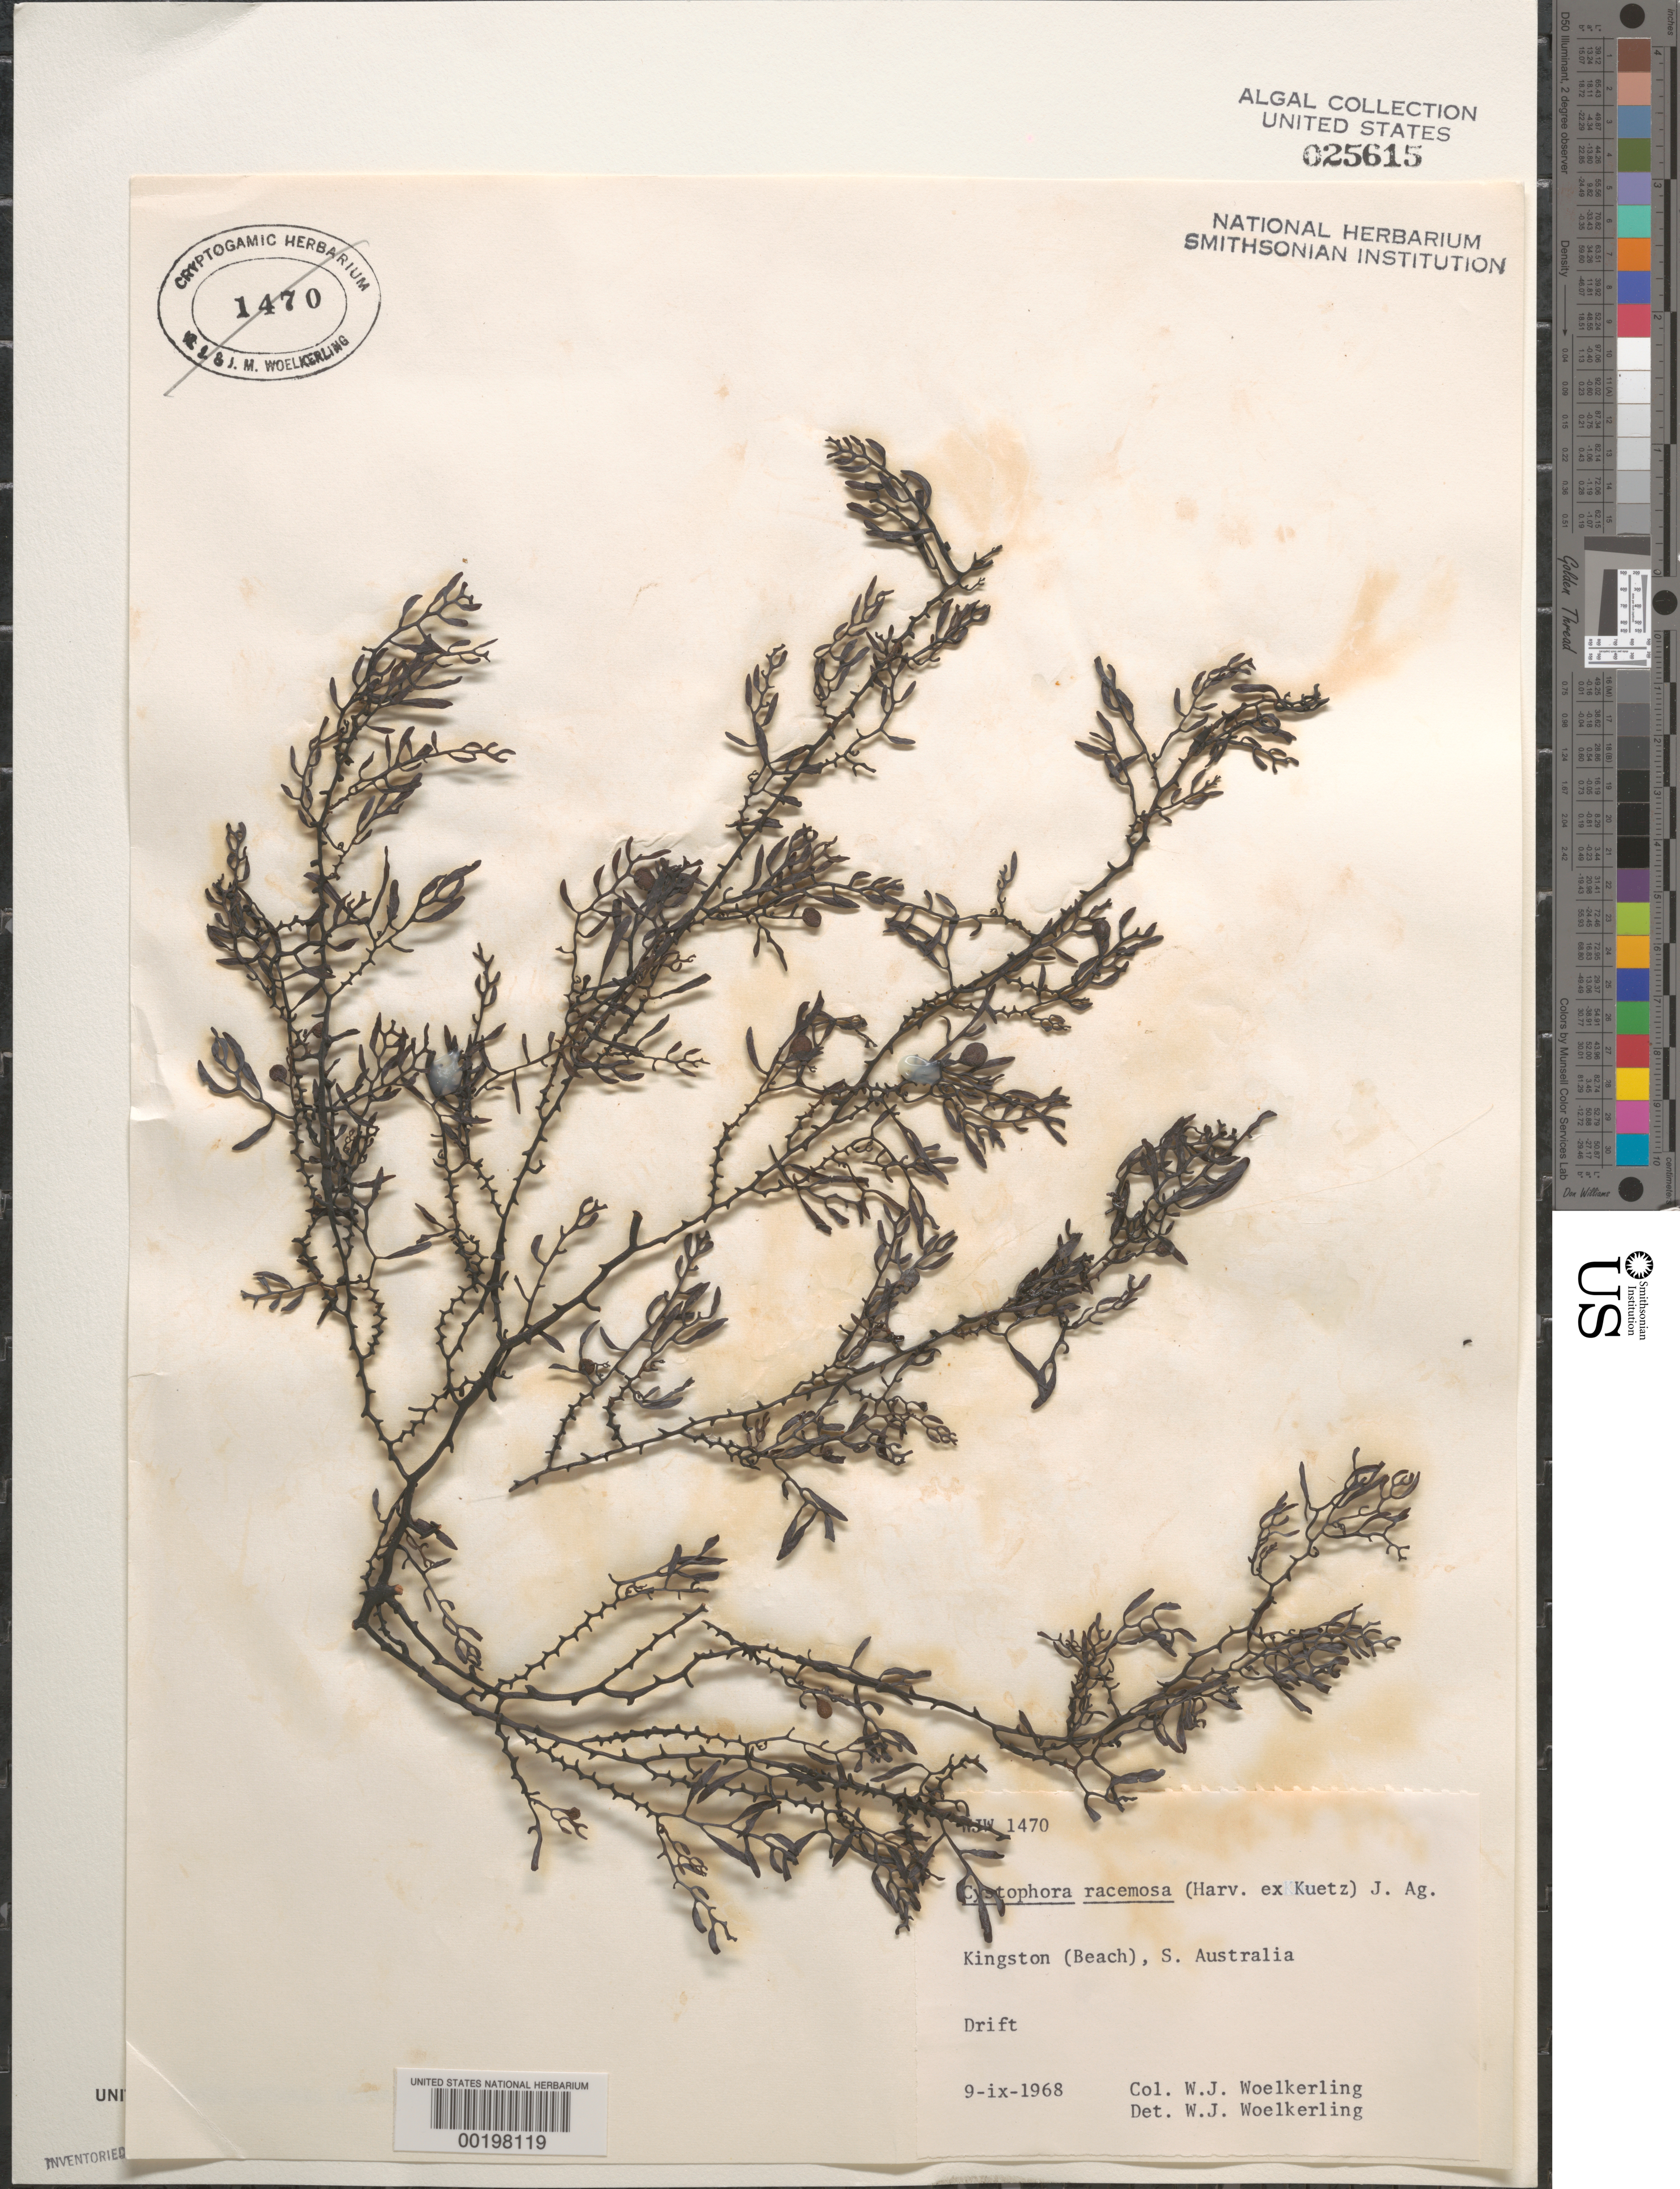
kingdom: Chromista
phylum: Ochrophyta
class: Phaeophyceae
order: Fucales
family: Sargassaceae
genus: Cystophora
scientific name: Cystophora racemosa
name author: (Harv. ex Kütz.) J. Agardh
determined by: Woelkerling, W. J.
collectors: W. Woelkerling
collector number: WJW 1470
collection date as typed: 09 Sep 1968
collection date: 1968-09-09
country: Australia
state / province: South Australia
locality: Kingston Beach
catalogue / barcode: US 25615